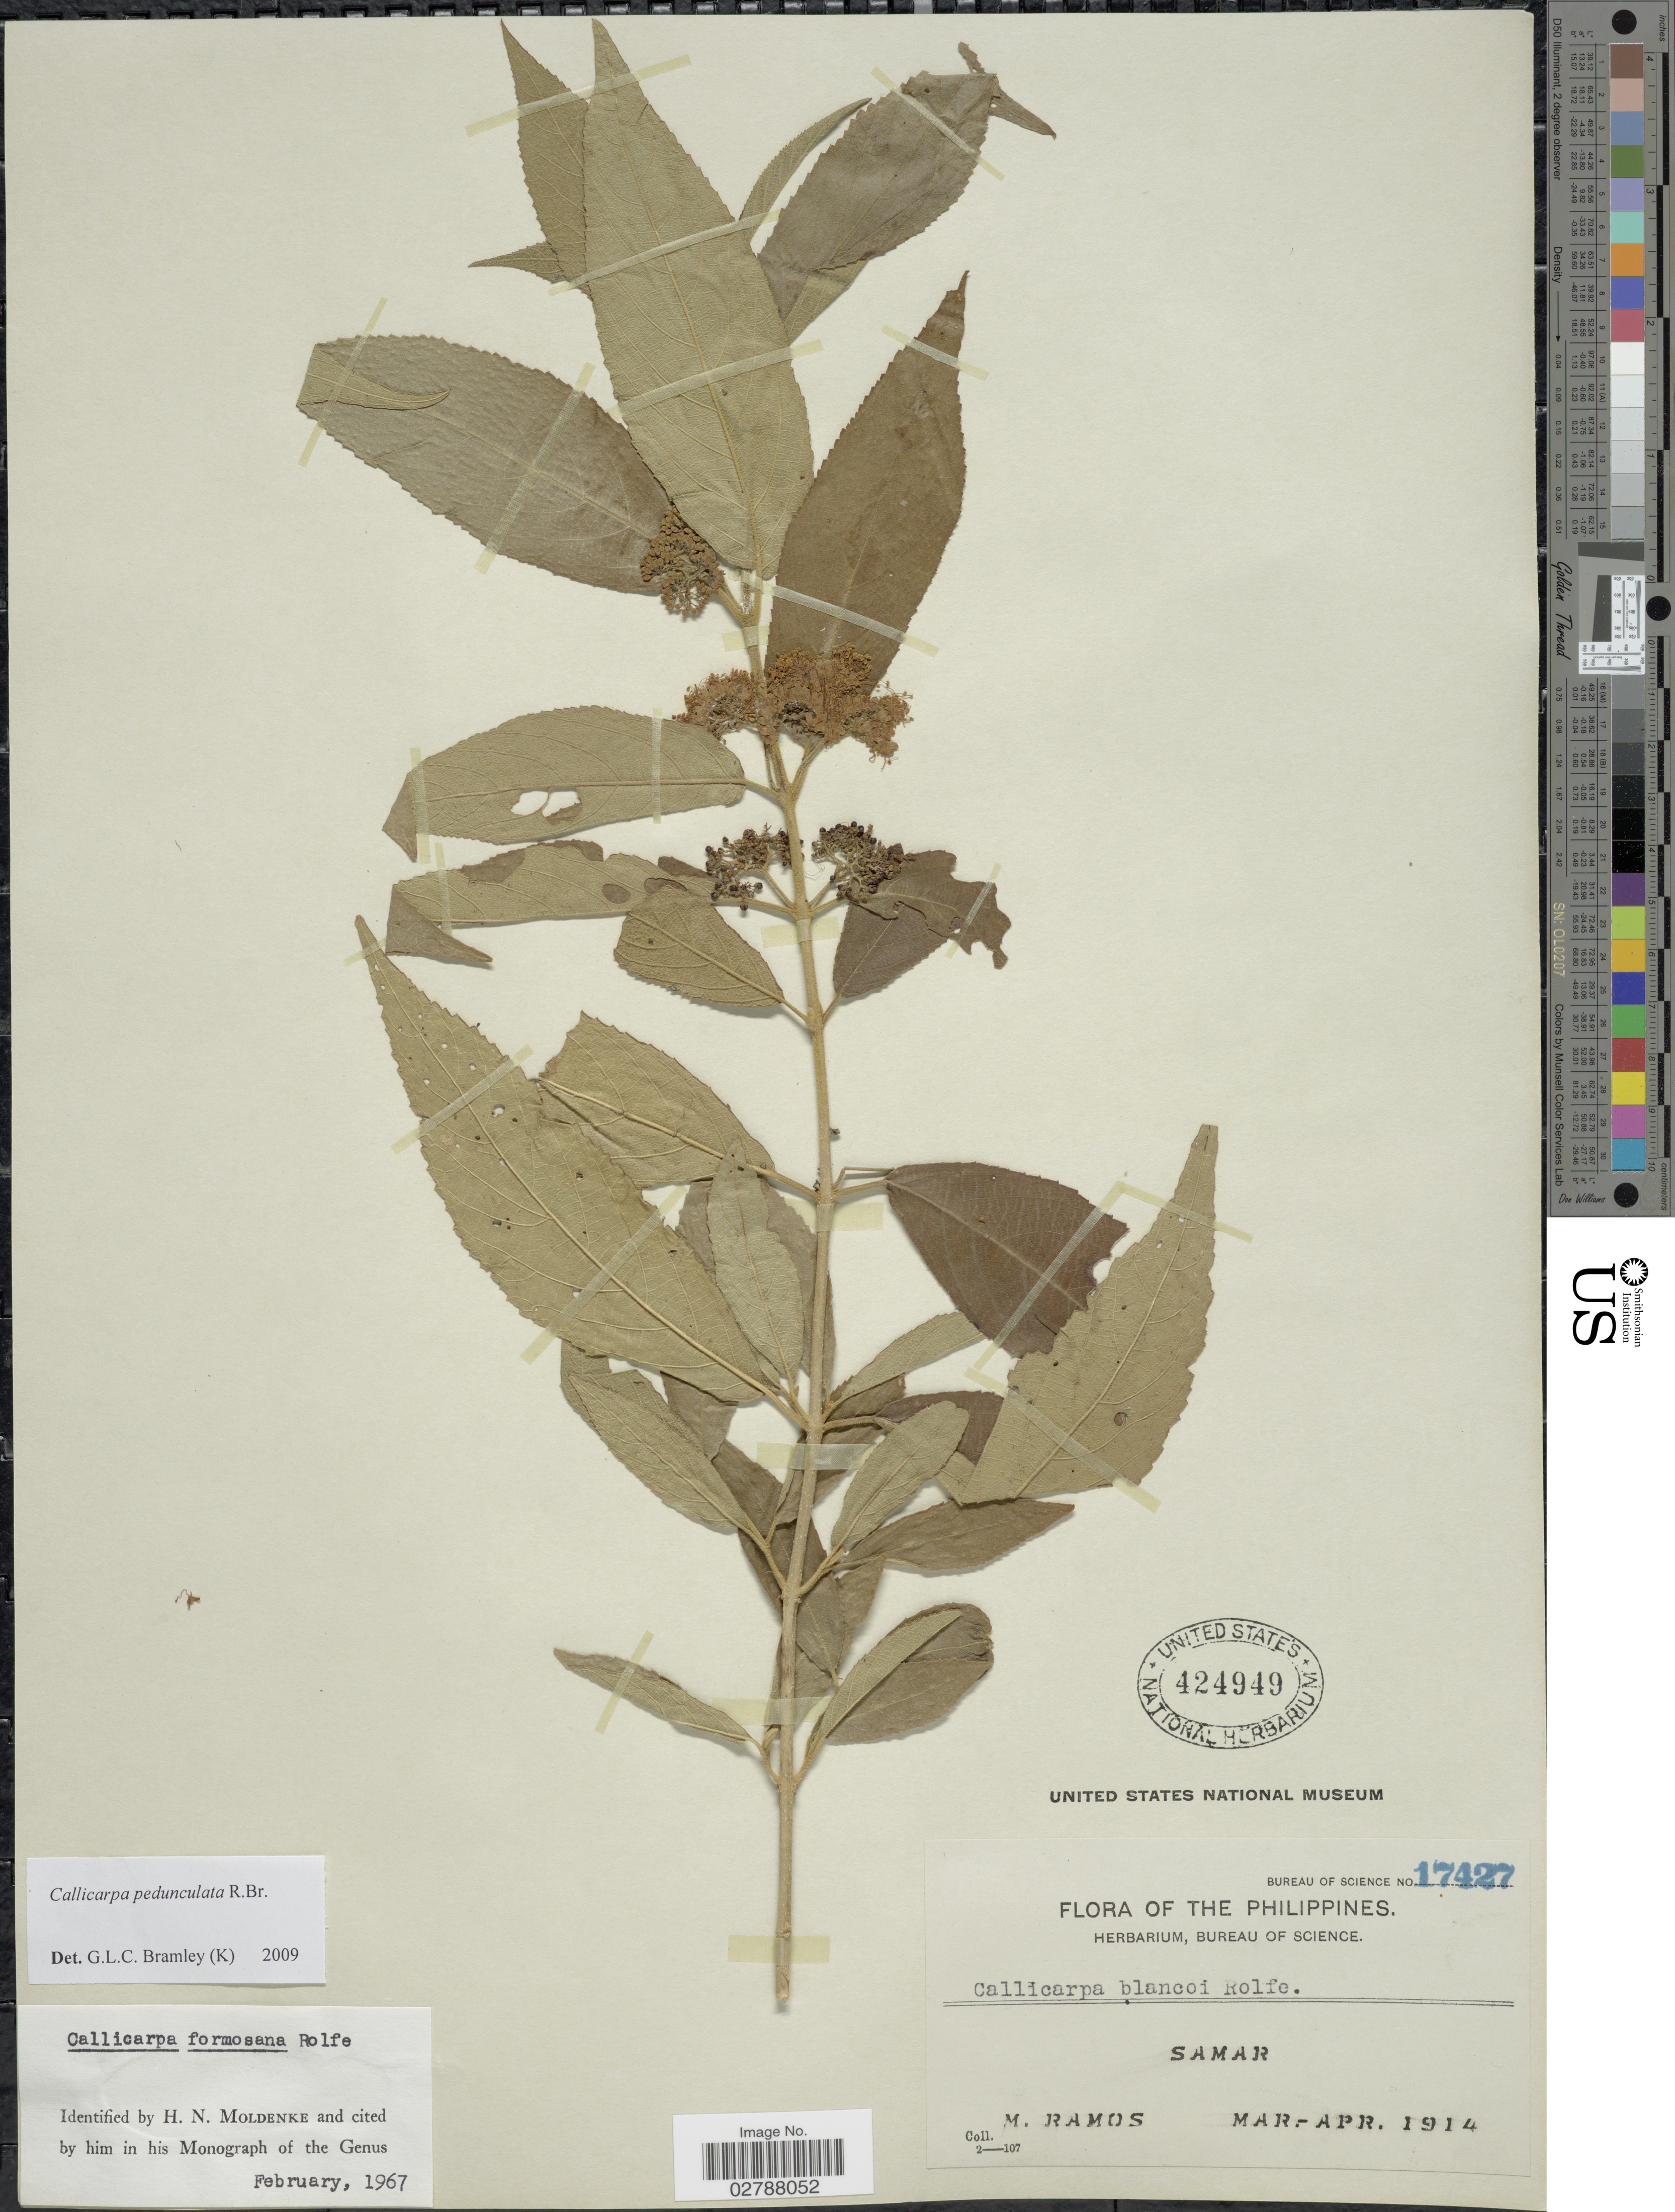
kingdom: Plantae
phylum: Tracheophyta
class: Magnoliopsida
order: Lamiales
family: Lamiaceae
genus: Callicarpa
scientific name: Callicarpa pedunculata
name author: R. Br.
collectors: M. Ramos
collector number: Bureau of Science17427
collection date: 1914-03/1914-04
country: Philippines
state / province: Eastern Visayas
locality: Samar.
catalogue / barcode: US 424949